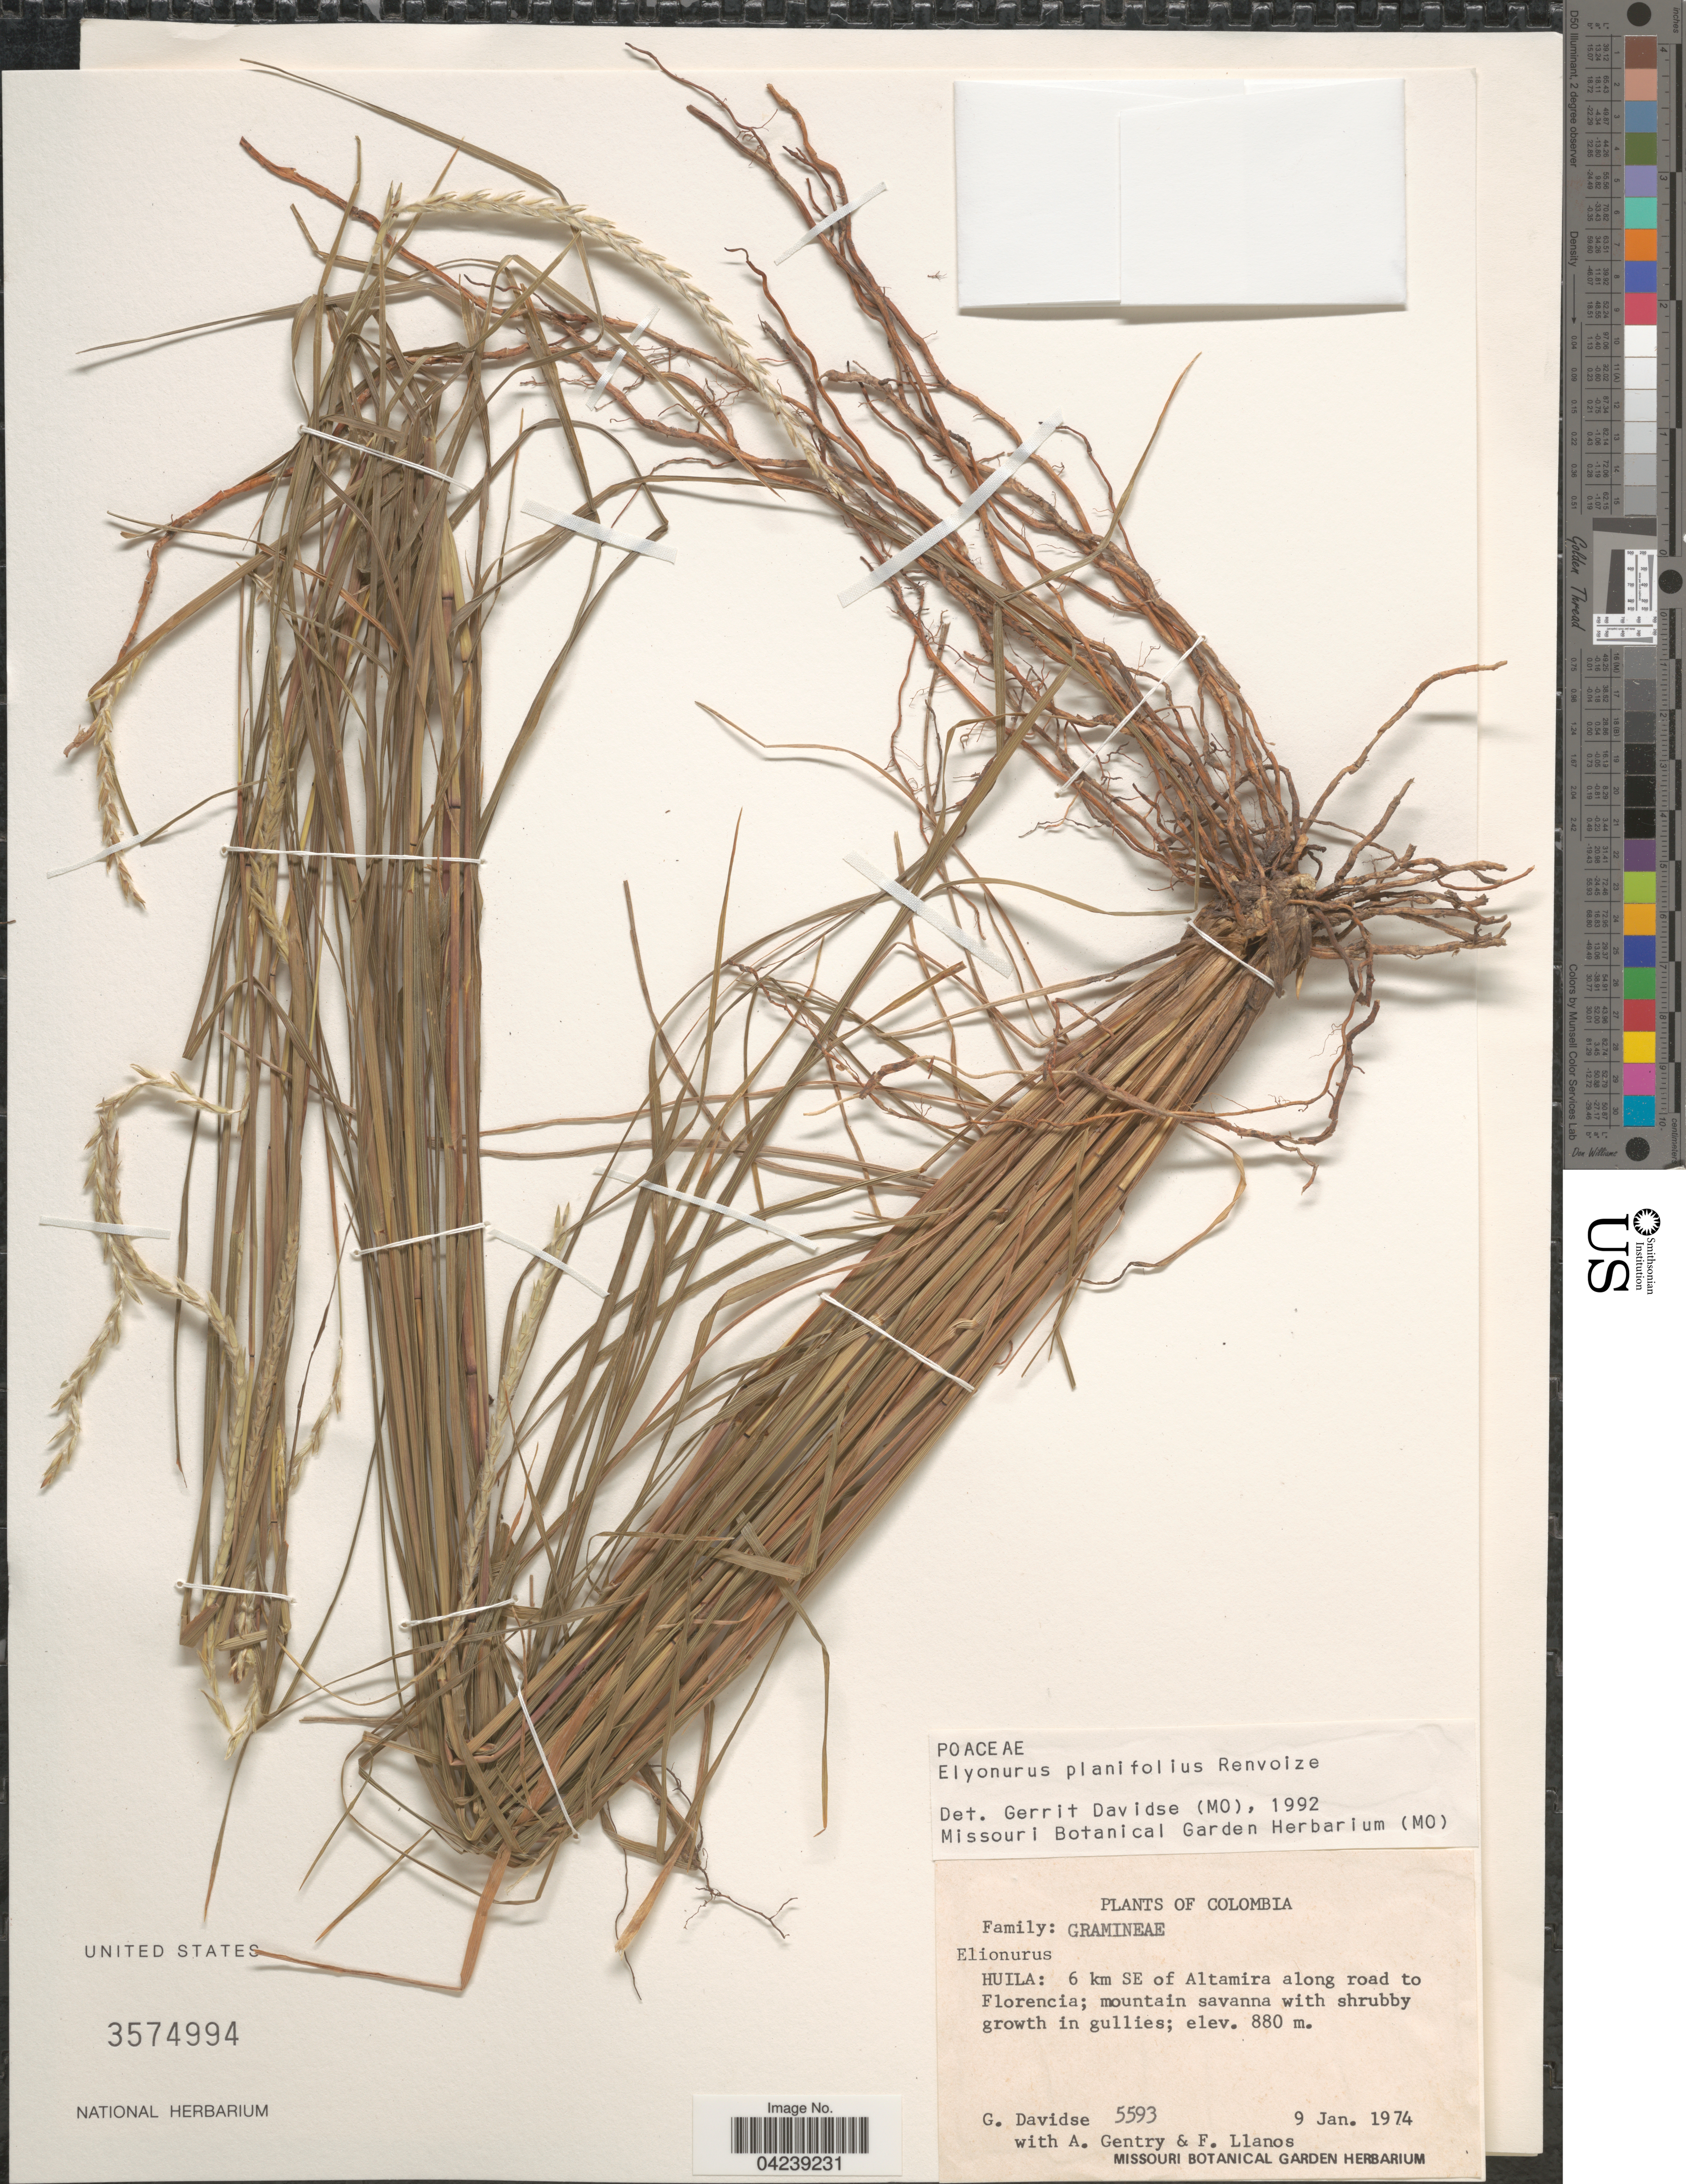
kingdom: Plantae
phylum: Tracheophyta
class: Liliopsida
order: Poales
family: Poaceae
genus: Elionurus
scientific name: Elionurus planifolius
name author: Renvoize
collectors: G. Davidse, A. H. Gentry & F. Llanos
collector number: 5593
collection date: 1974-01-09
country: Colombia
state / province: Huila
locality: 6 km SE of Altamira along road to Florencia.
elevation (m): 880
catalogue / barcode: US 3574994